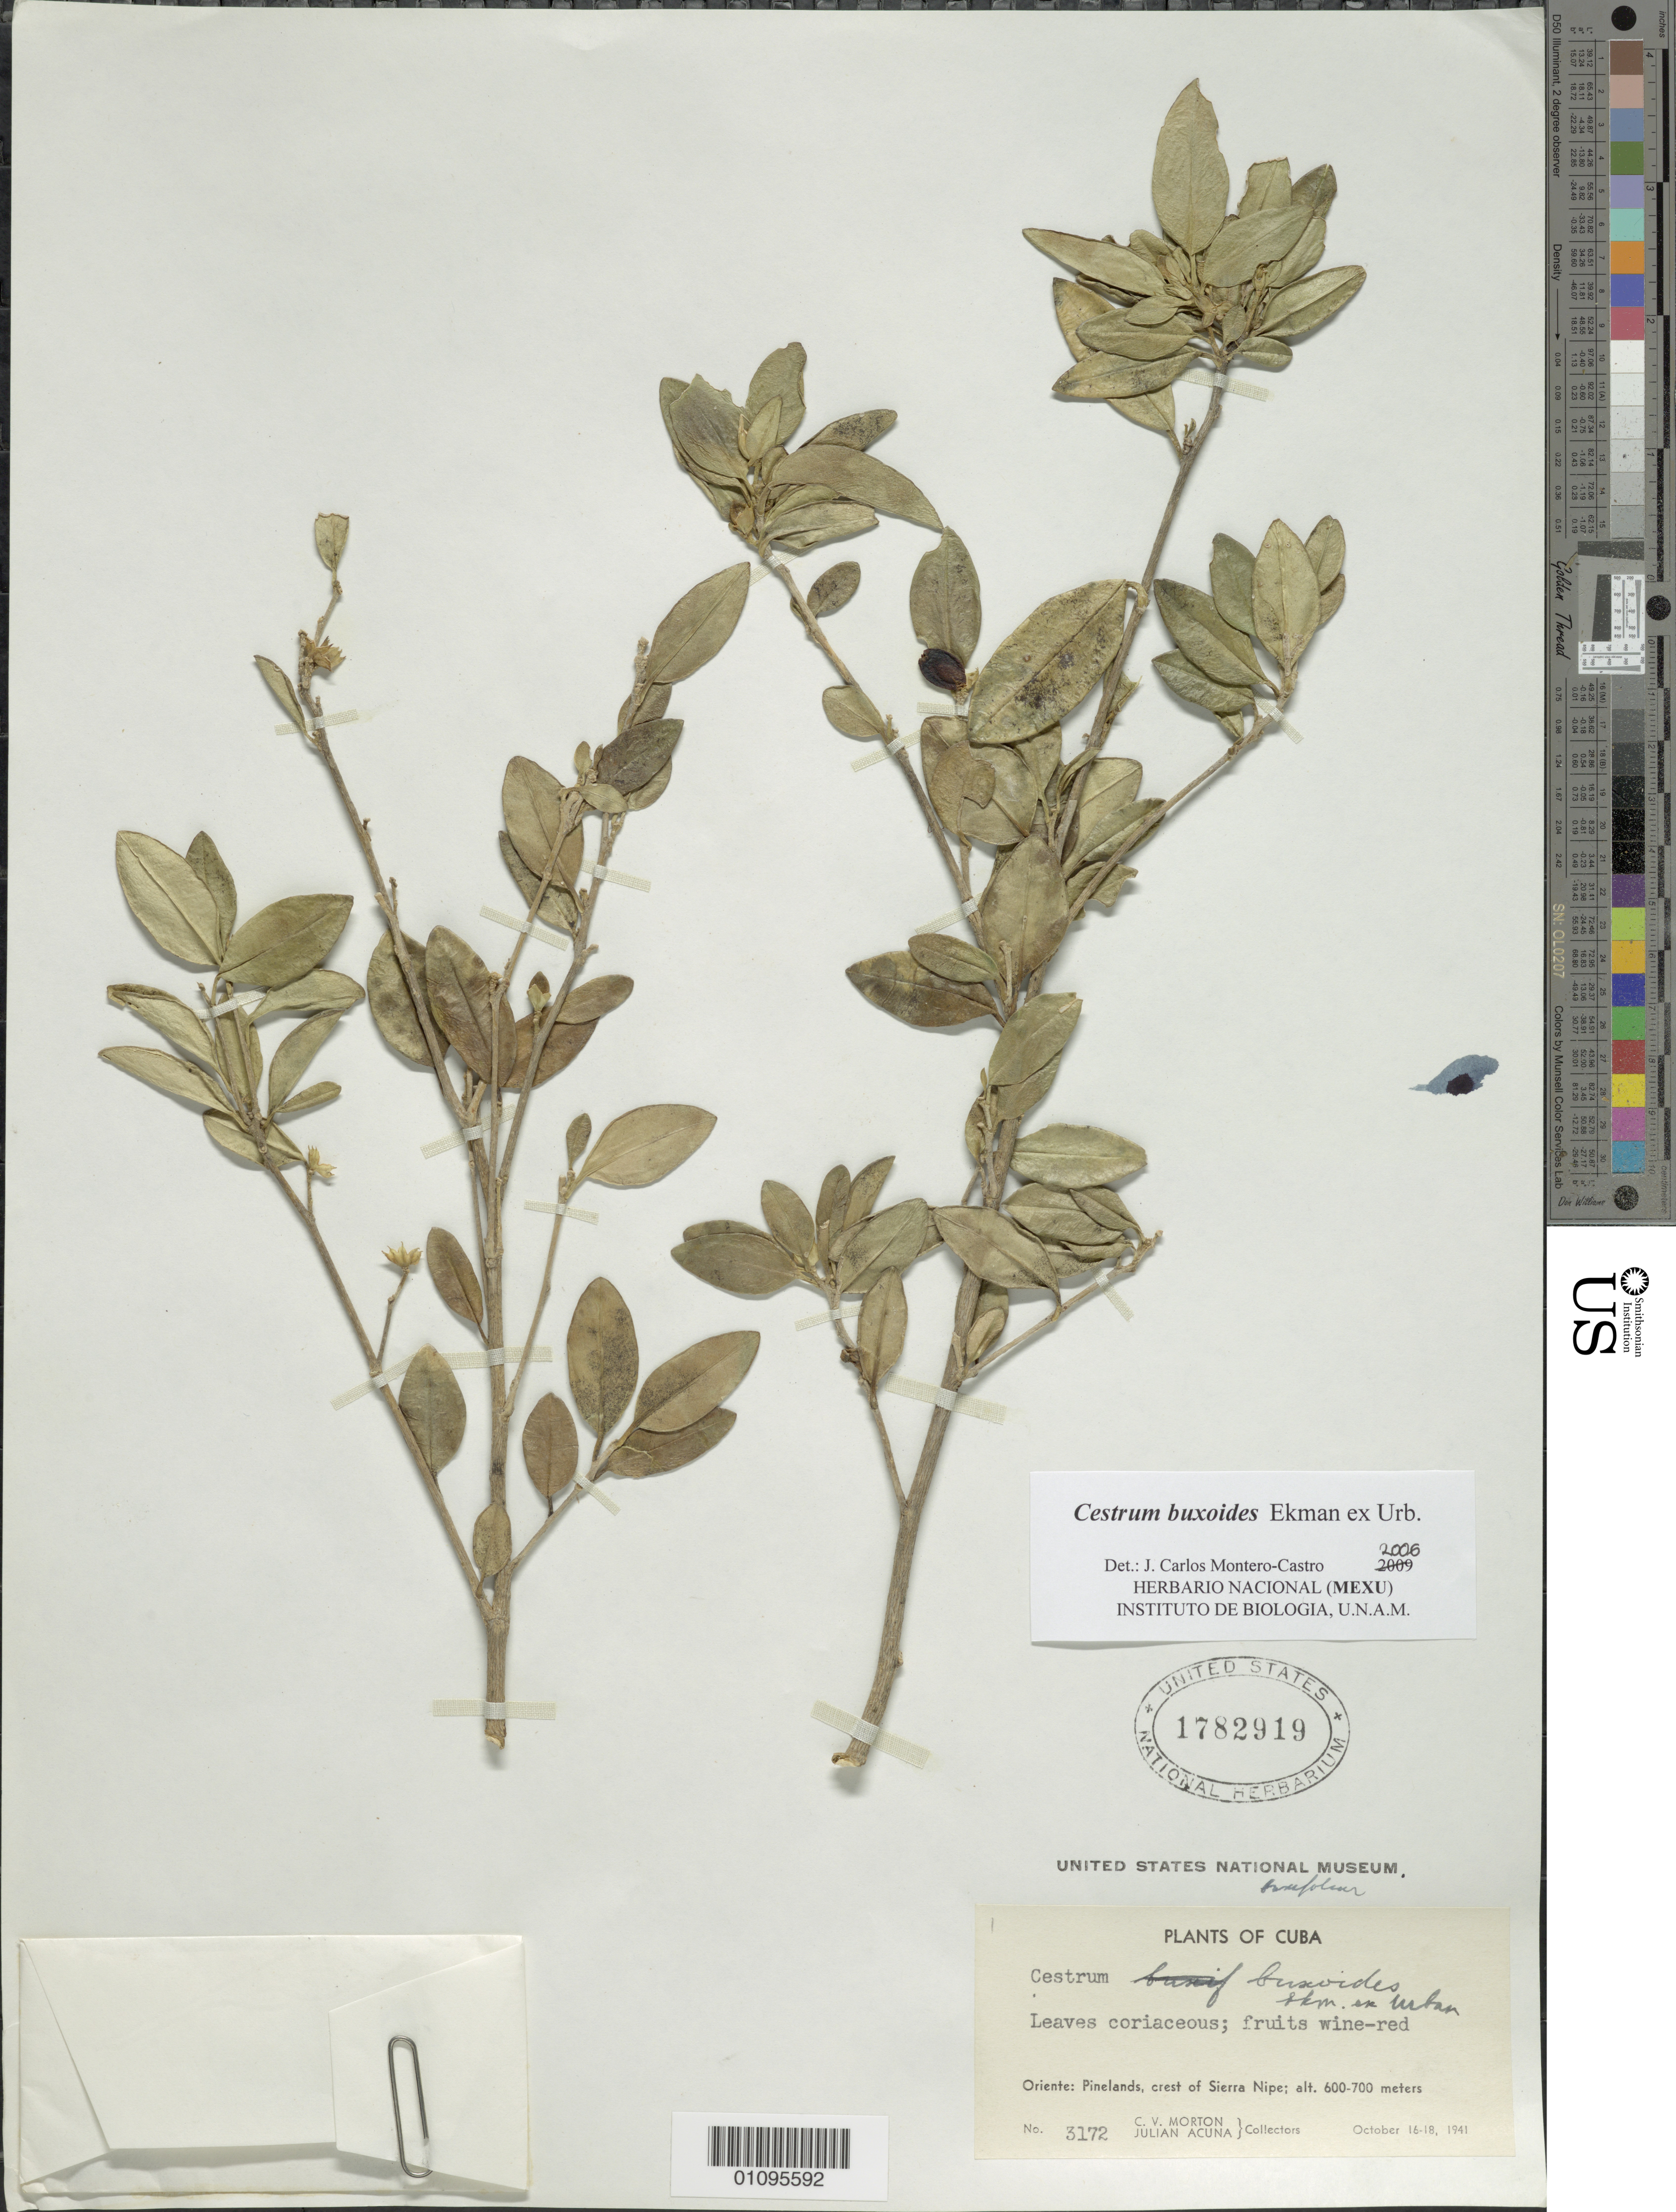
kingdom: Plantae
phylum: Tracheophyta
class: Magnoliopsida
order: Solanales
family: Solanaceae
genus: Cestrum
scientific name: Cestrum buxoides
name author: Ekman ex Urb.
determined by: Montero-Castro, J. C.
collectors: C. V. Morton & J. Acuña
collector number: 3172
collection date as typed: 16 Oct 1941 to 18 Oct 1941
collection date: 1941-10-16/1941-10-18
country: Cuba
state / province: Holguín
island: Cuba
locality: Sierra de Nipe crest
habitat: Pinelands, not common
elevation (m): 600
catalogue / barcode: US 1782919